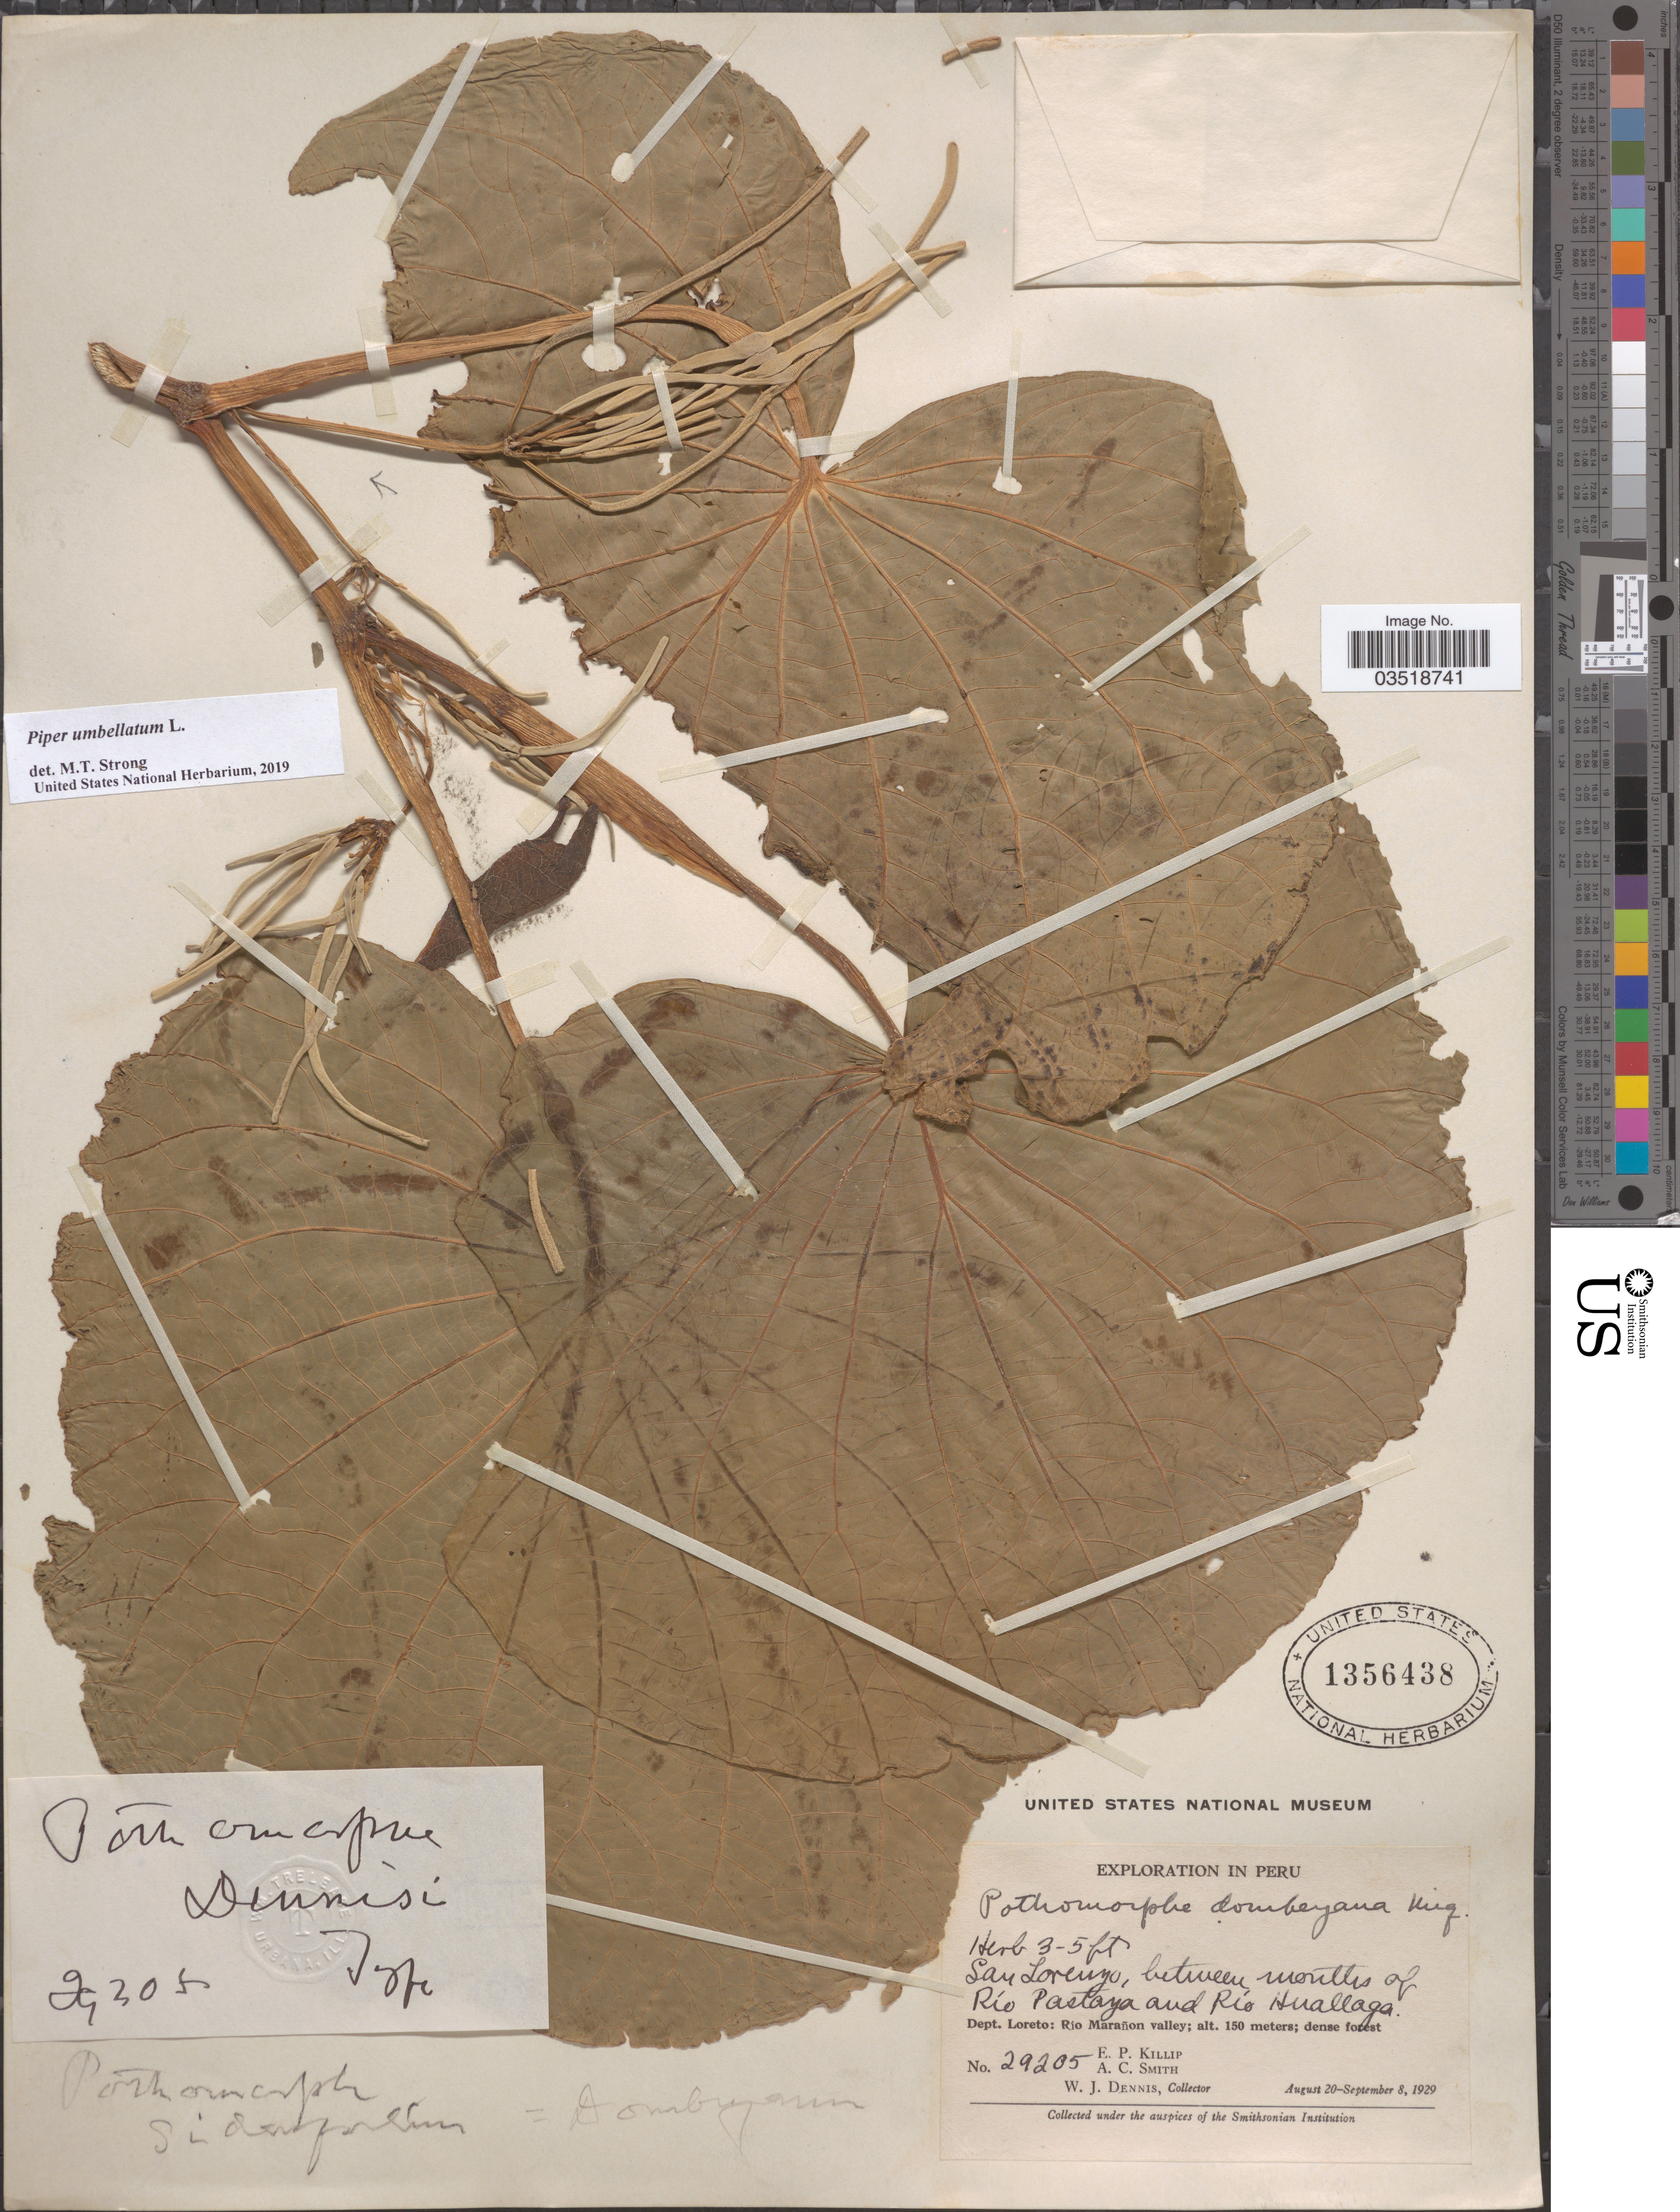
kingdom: Plantae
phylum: Tracheophyta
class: Magnoliopsida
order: Piperales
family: Piperaceae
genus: Piper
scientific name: Piper umbellatum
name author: L.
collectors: E. P. Killip & A. C. Smith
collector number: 29205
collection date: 1929-08-20/1929-09-08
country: Peru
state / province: Loreto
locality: San Lorenzo, between mouths of Río Pastaza and Río Huallaga. Dept. Loreto: Rio Marañon valley.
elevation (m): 150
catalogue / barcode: US 1356438